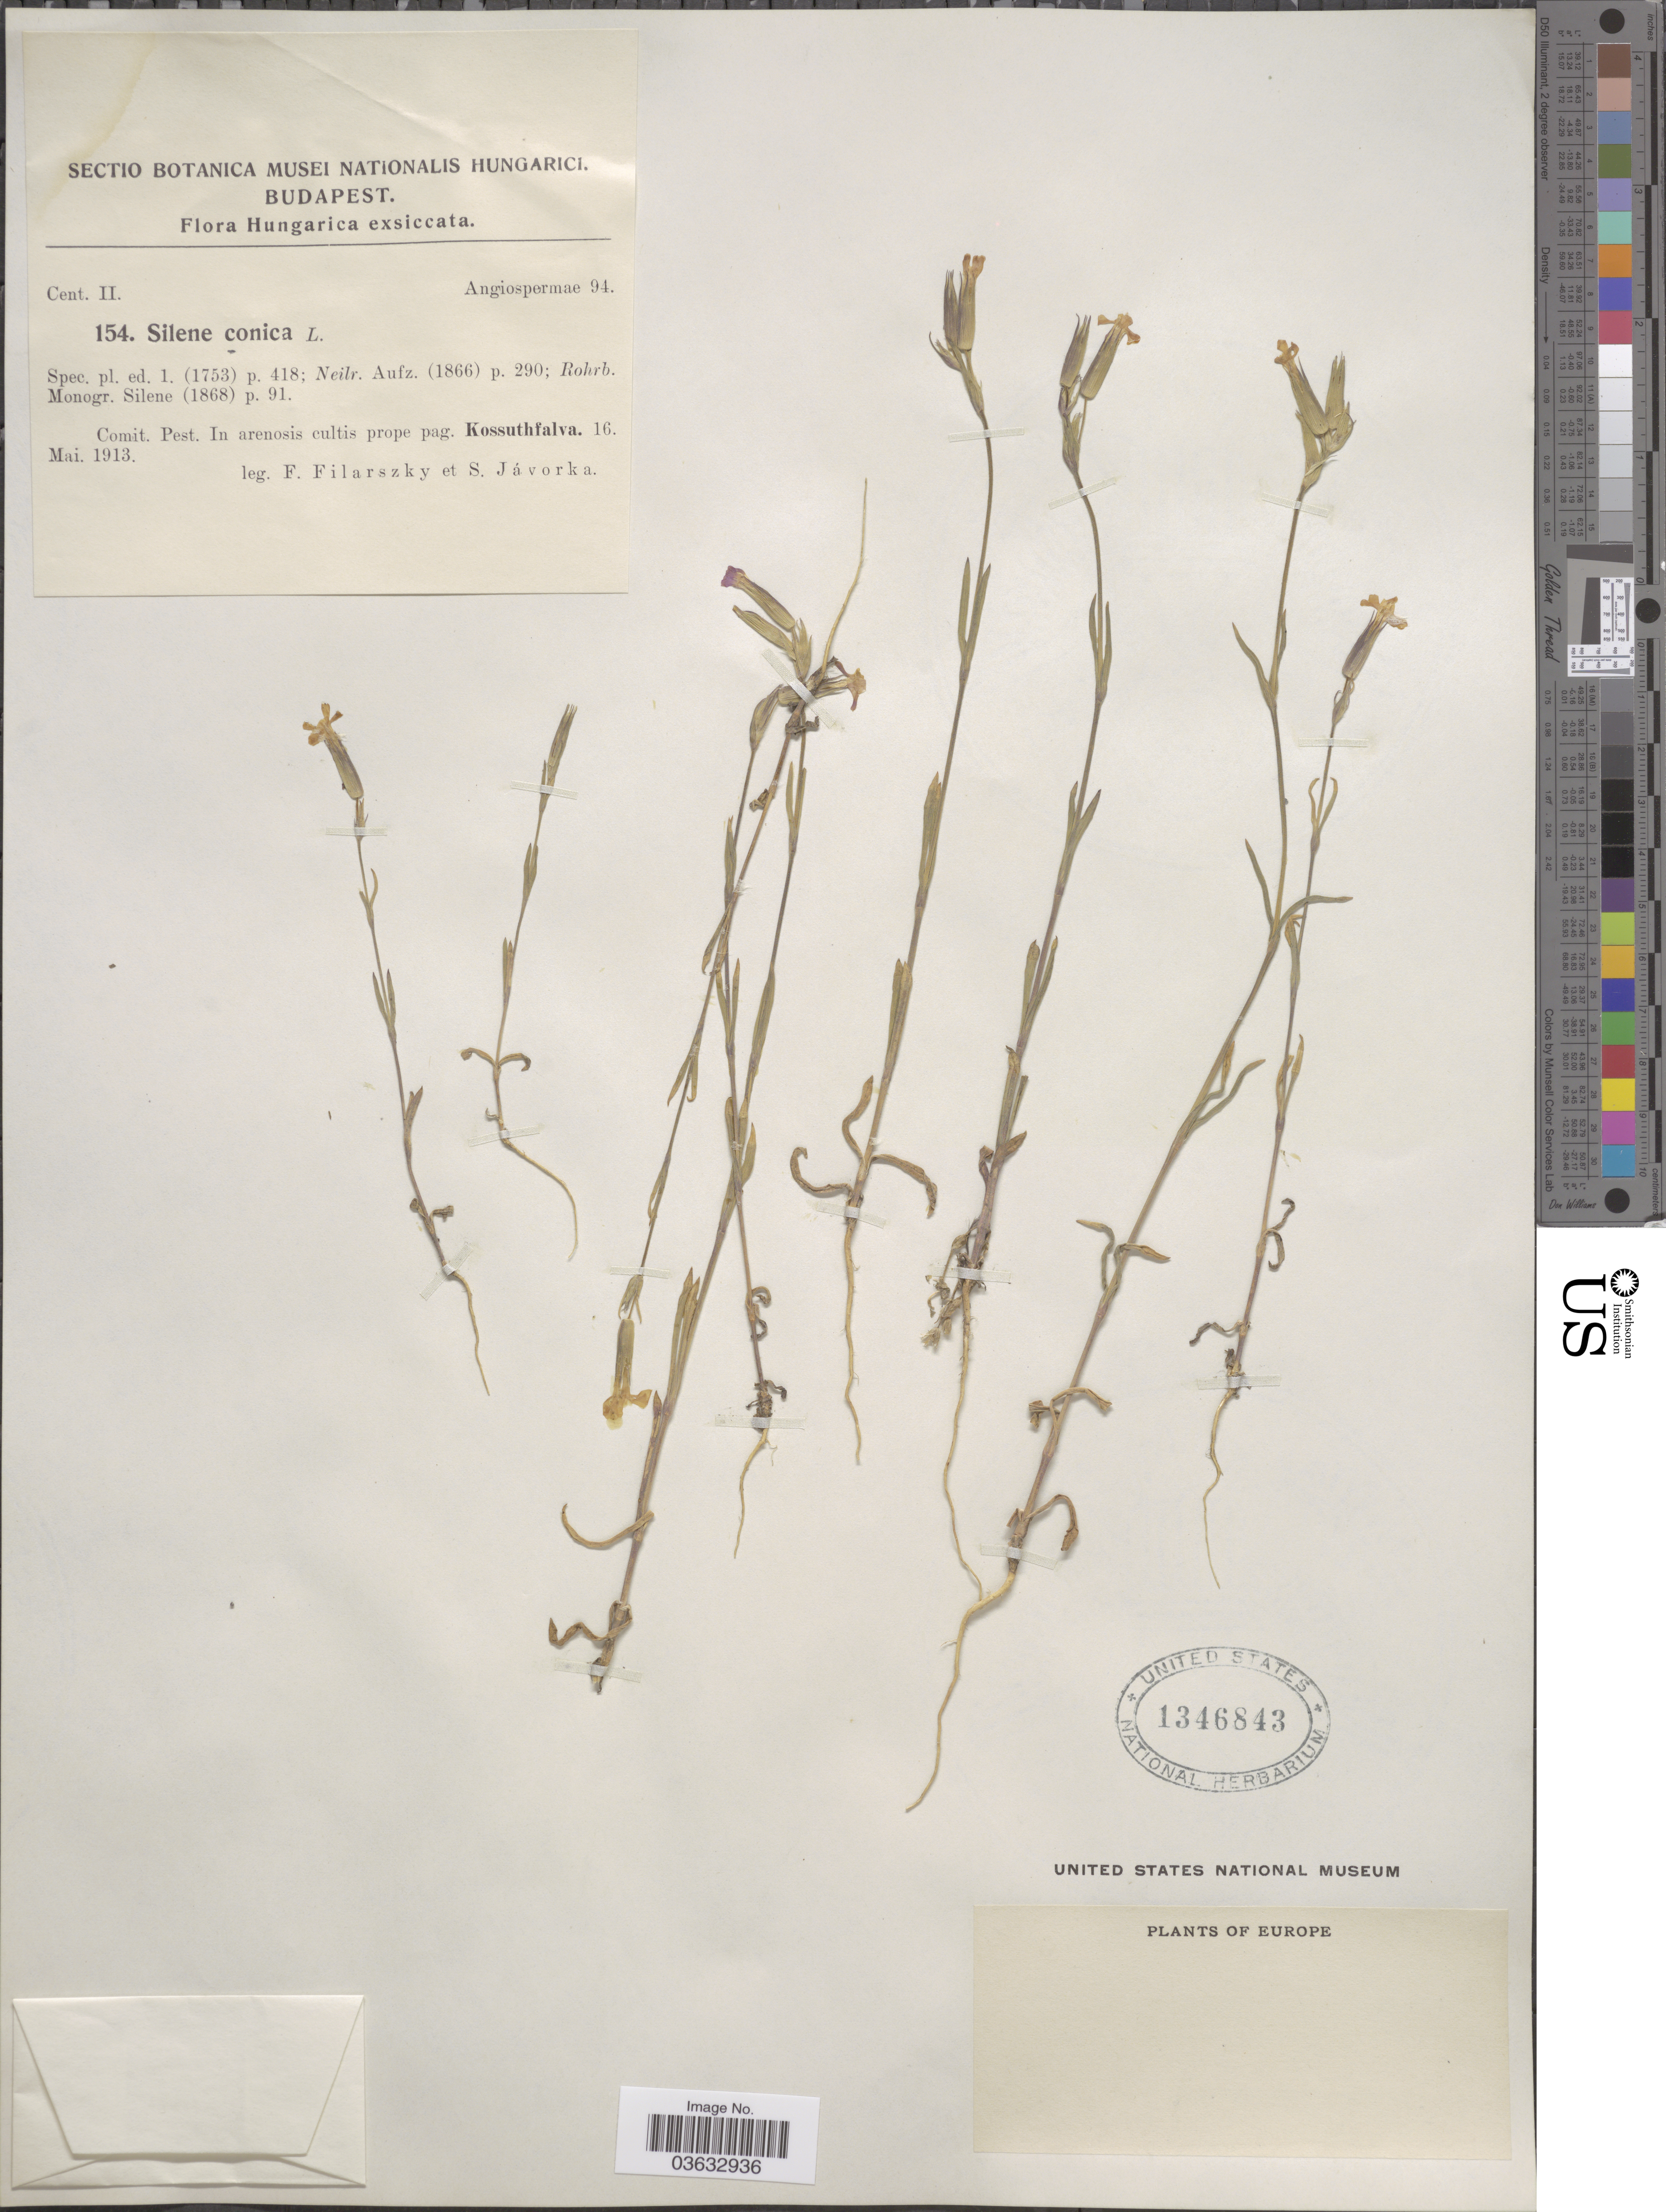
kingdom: Plantae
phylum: Tracheophyta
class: Magnoliopsida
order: Caryophyllales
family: Caryophyllaceae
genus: Silene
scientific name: Silene conica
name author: L.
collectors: F. Filarszky & S. Javorka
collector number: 154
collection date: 1913-05-16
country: Hungary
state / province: Budapest, Capital District of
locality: Comit. Pest. In arenosis cultis prope pag. Kossuthfalva.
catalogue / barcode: US 1346843